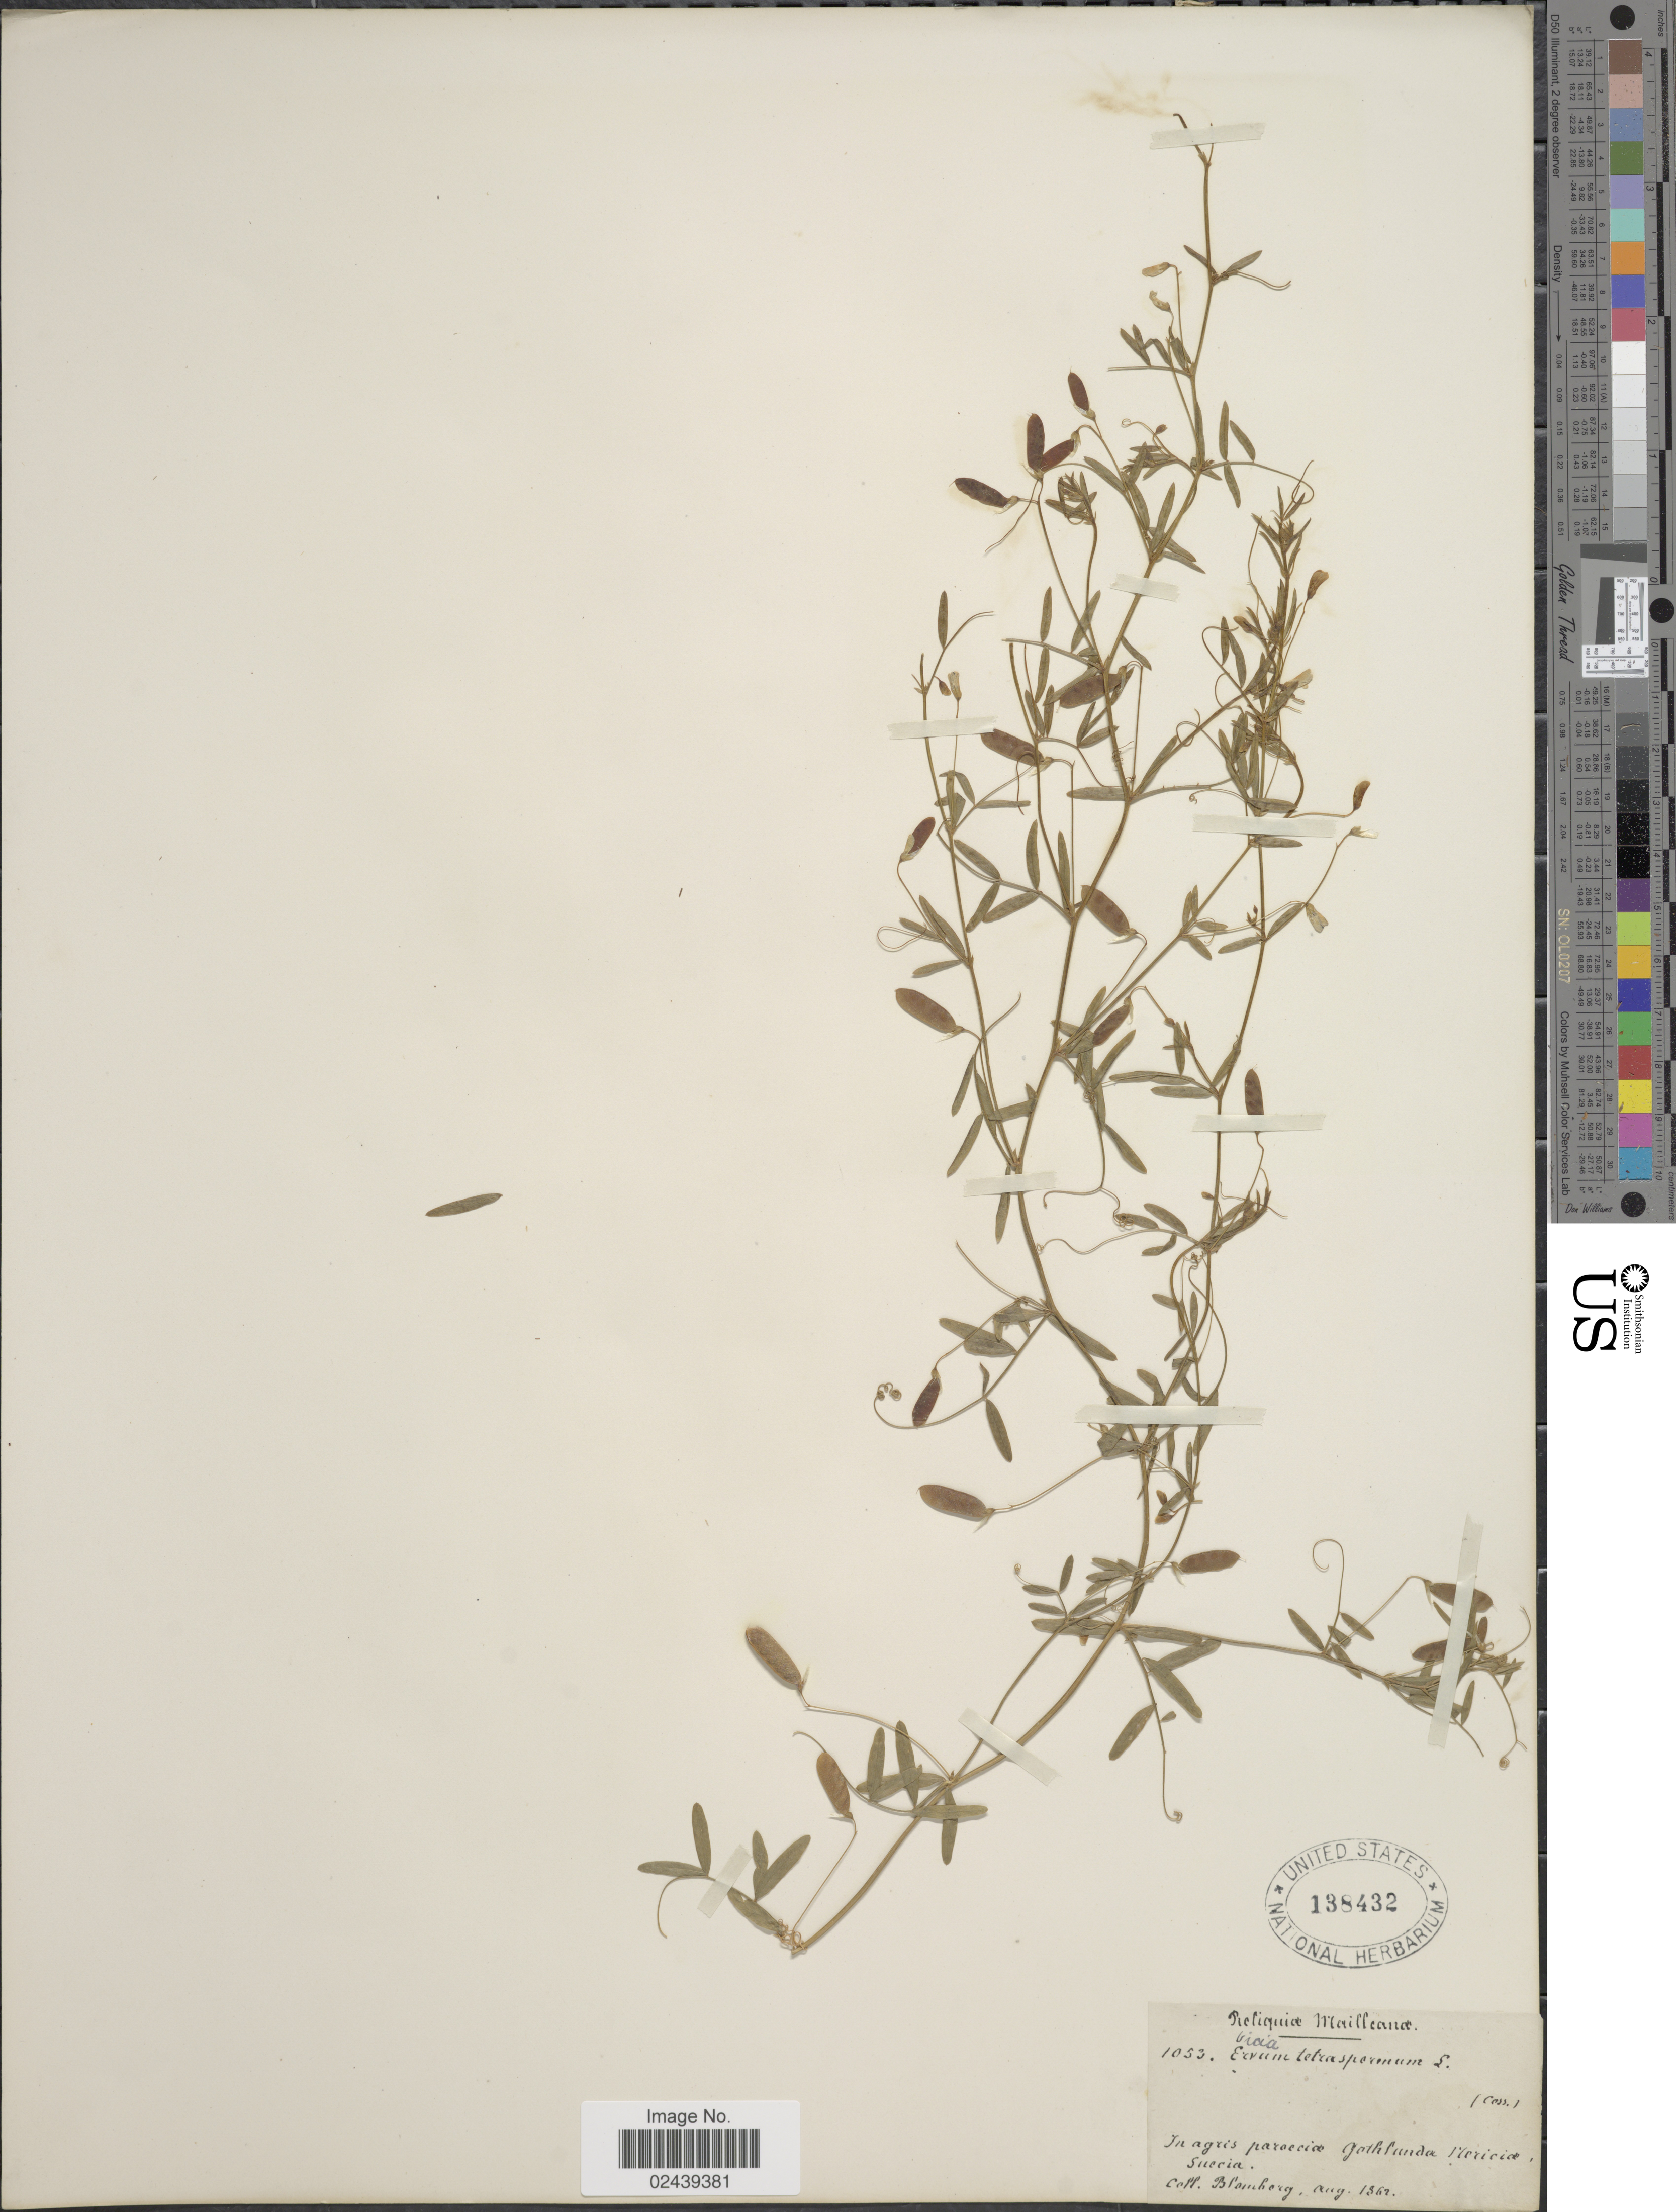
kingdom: Plantae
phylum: Tracheophyta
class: Magnoliopsida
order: Fabales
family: Fabaceae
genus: Vicia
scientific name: Vicia tetrasperma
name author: (L.) Schreb.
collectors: Blomberg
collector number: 1053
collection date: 1862-08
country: Sweden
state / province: Gotland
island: Gotland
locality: In agris paracciae Mericiae, Suecia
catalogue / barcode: US 138432